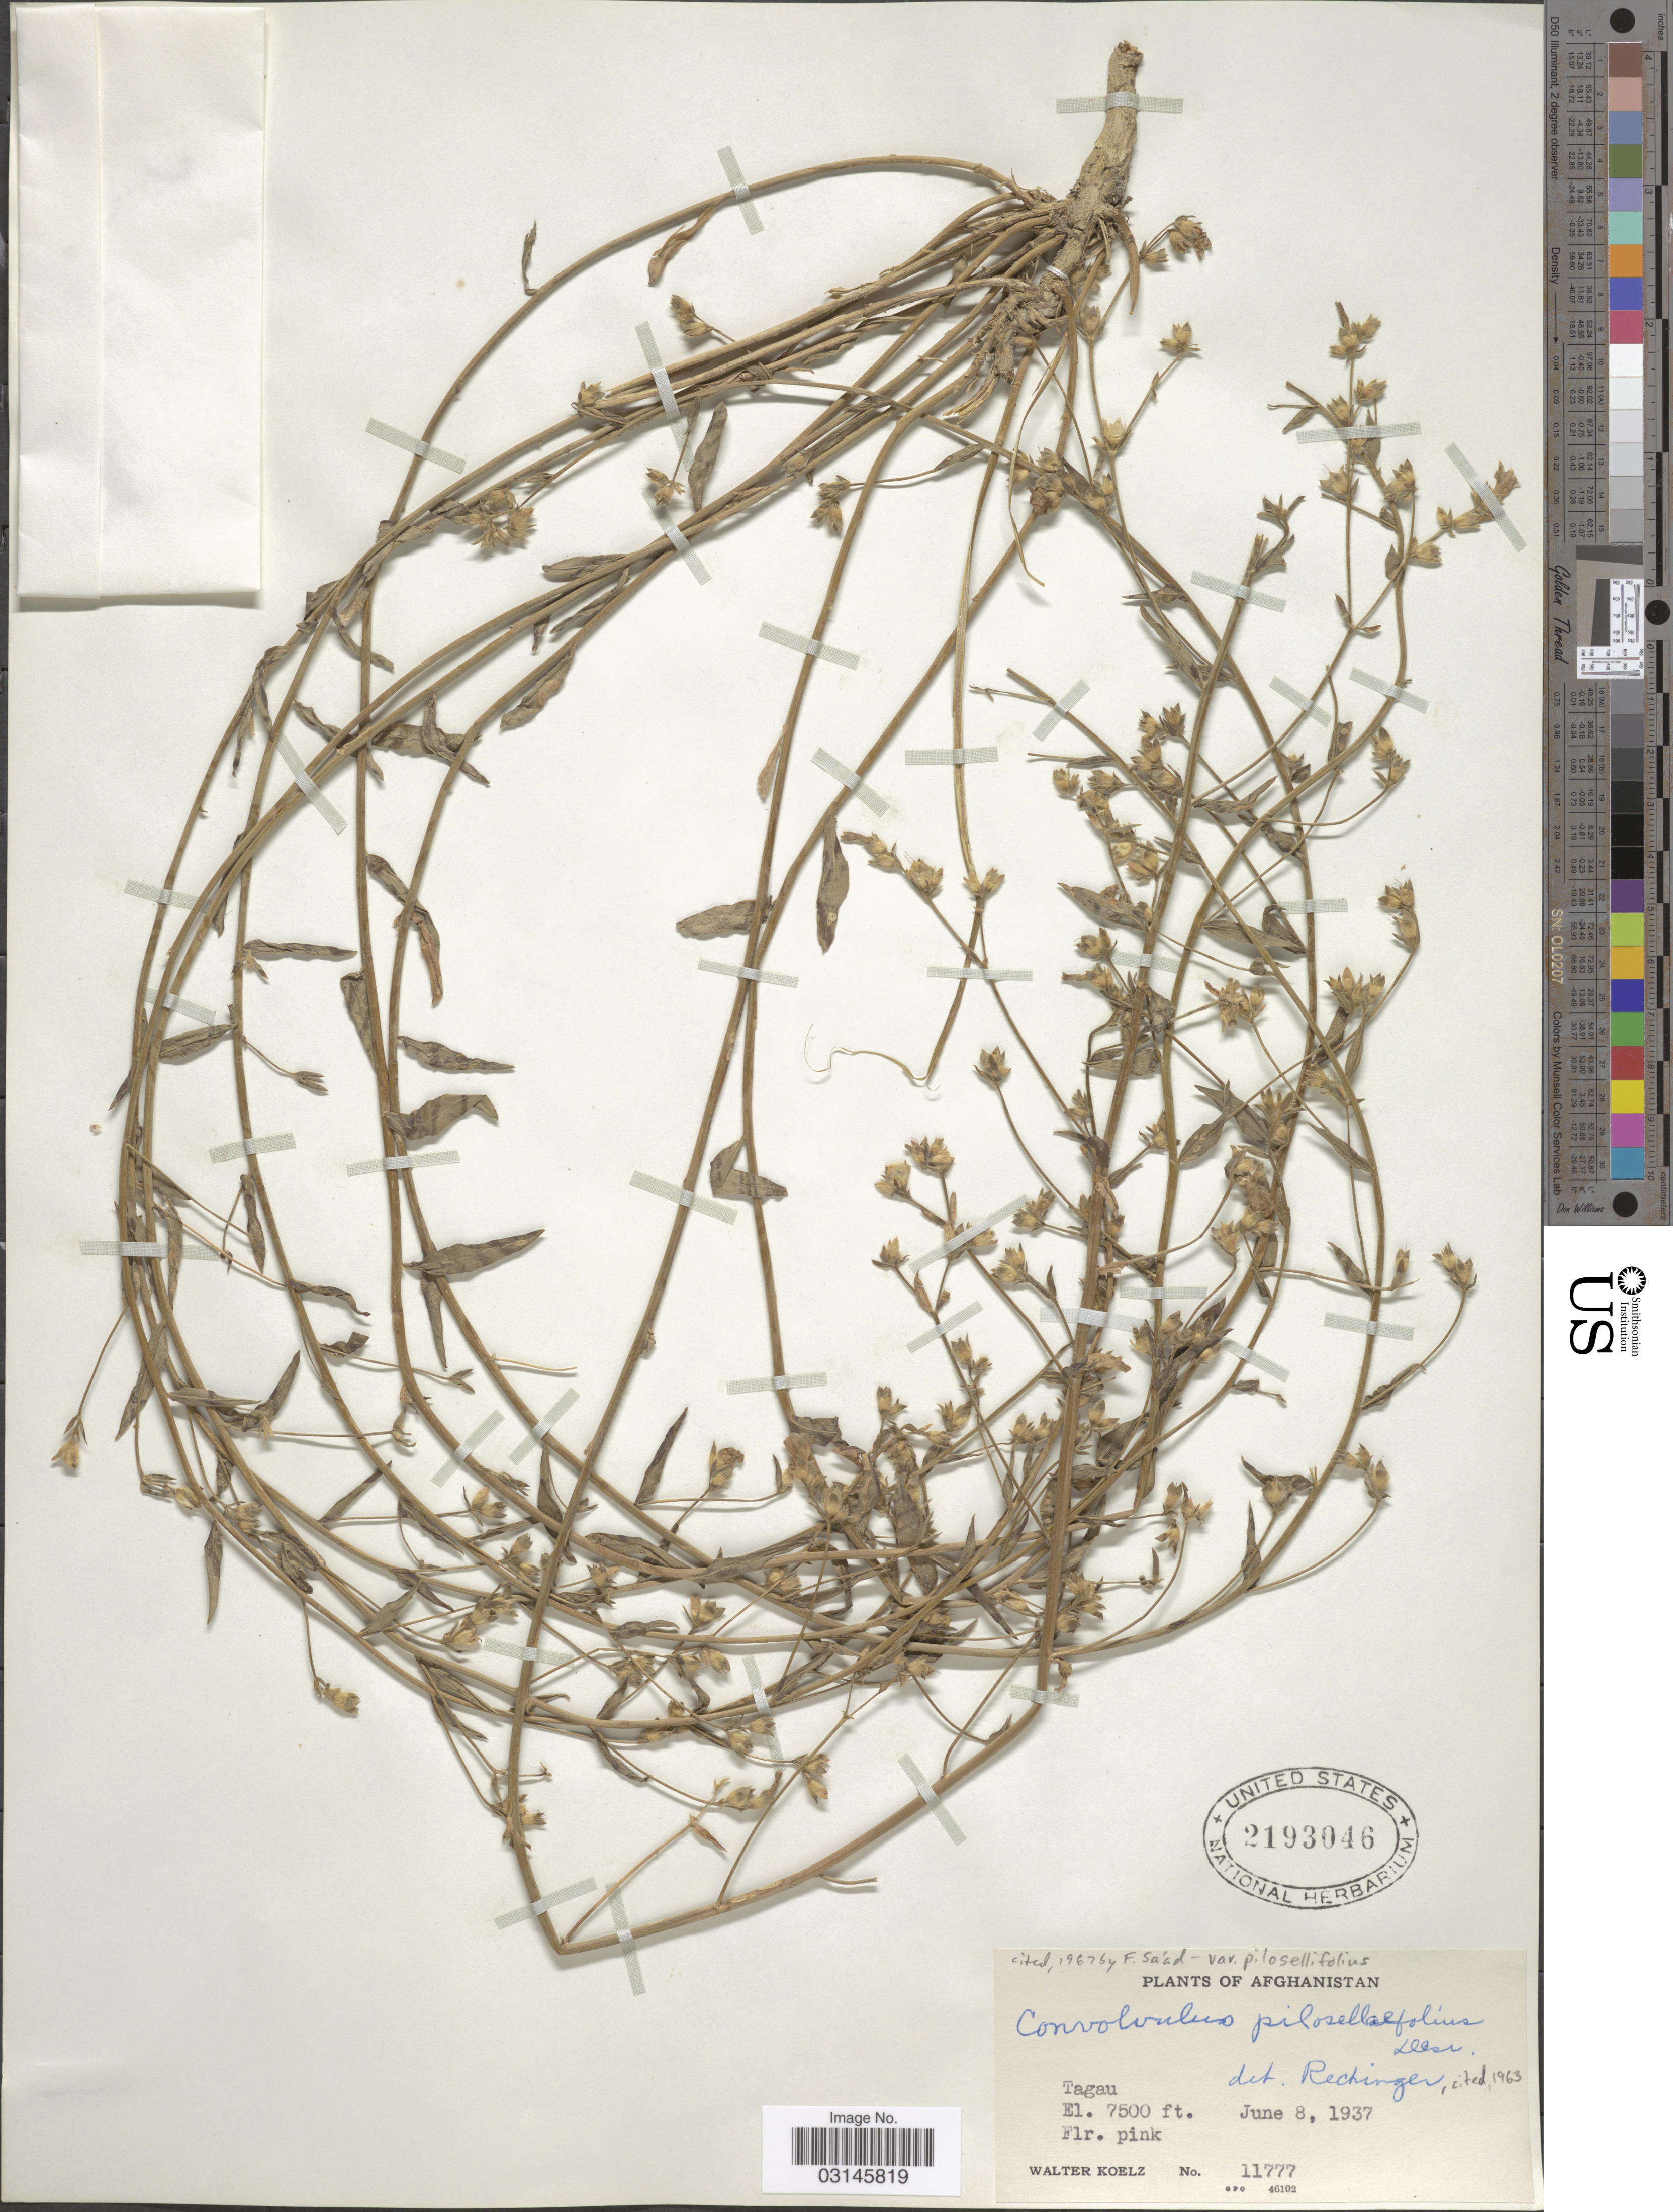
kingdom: Plantae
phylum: Tracheophyta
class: Magnoliopsida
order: Solanales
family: Convolvulaceae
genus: Convolvulus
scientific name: Convolvulus pilosellifolius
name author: Desr.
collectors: W. N. Koelz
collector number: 11777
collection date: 1937-06-08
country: Afghanistan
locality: Tagau.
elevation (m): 2286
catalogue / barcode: US 2193046